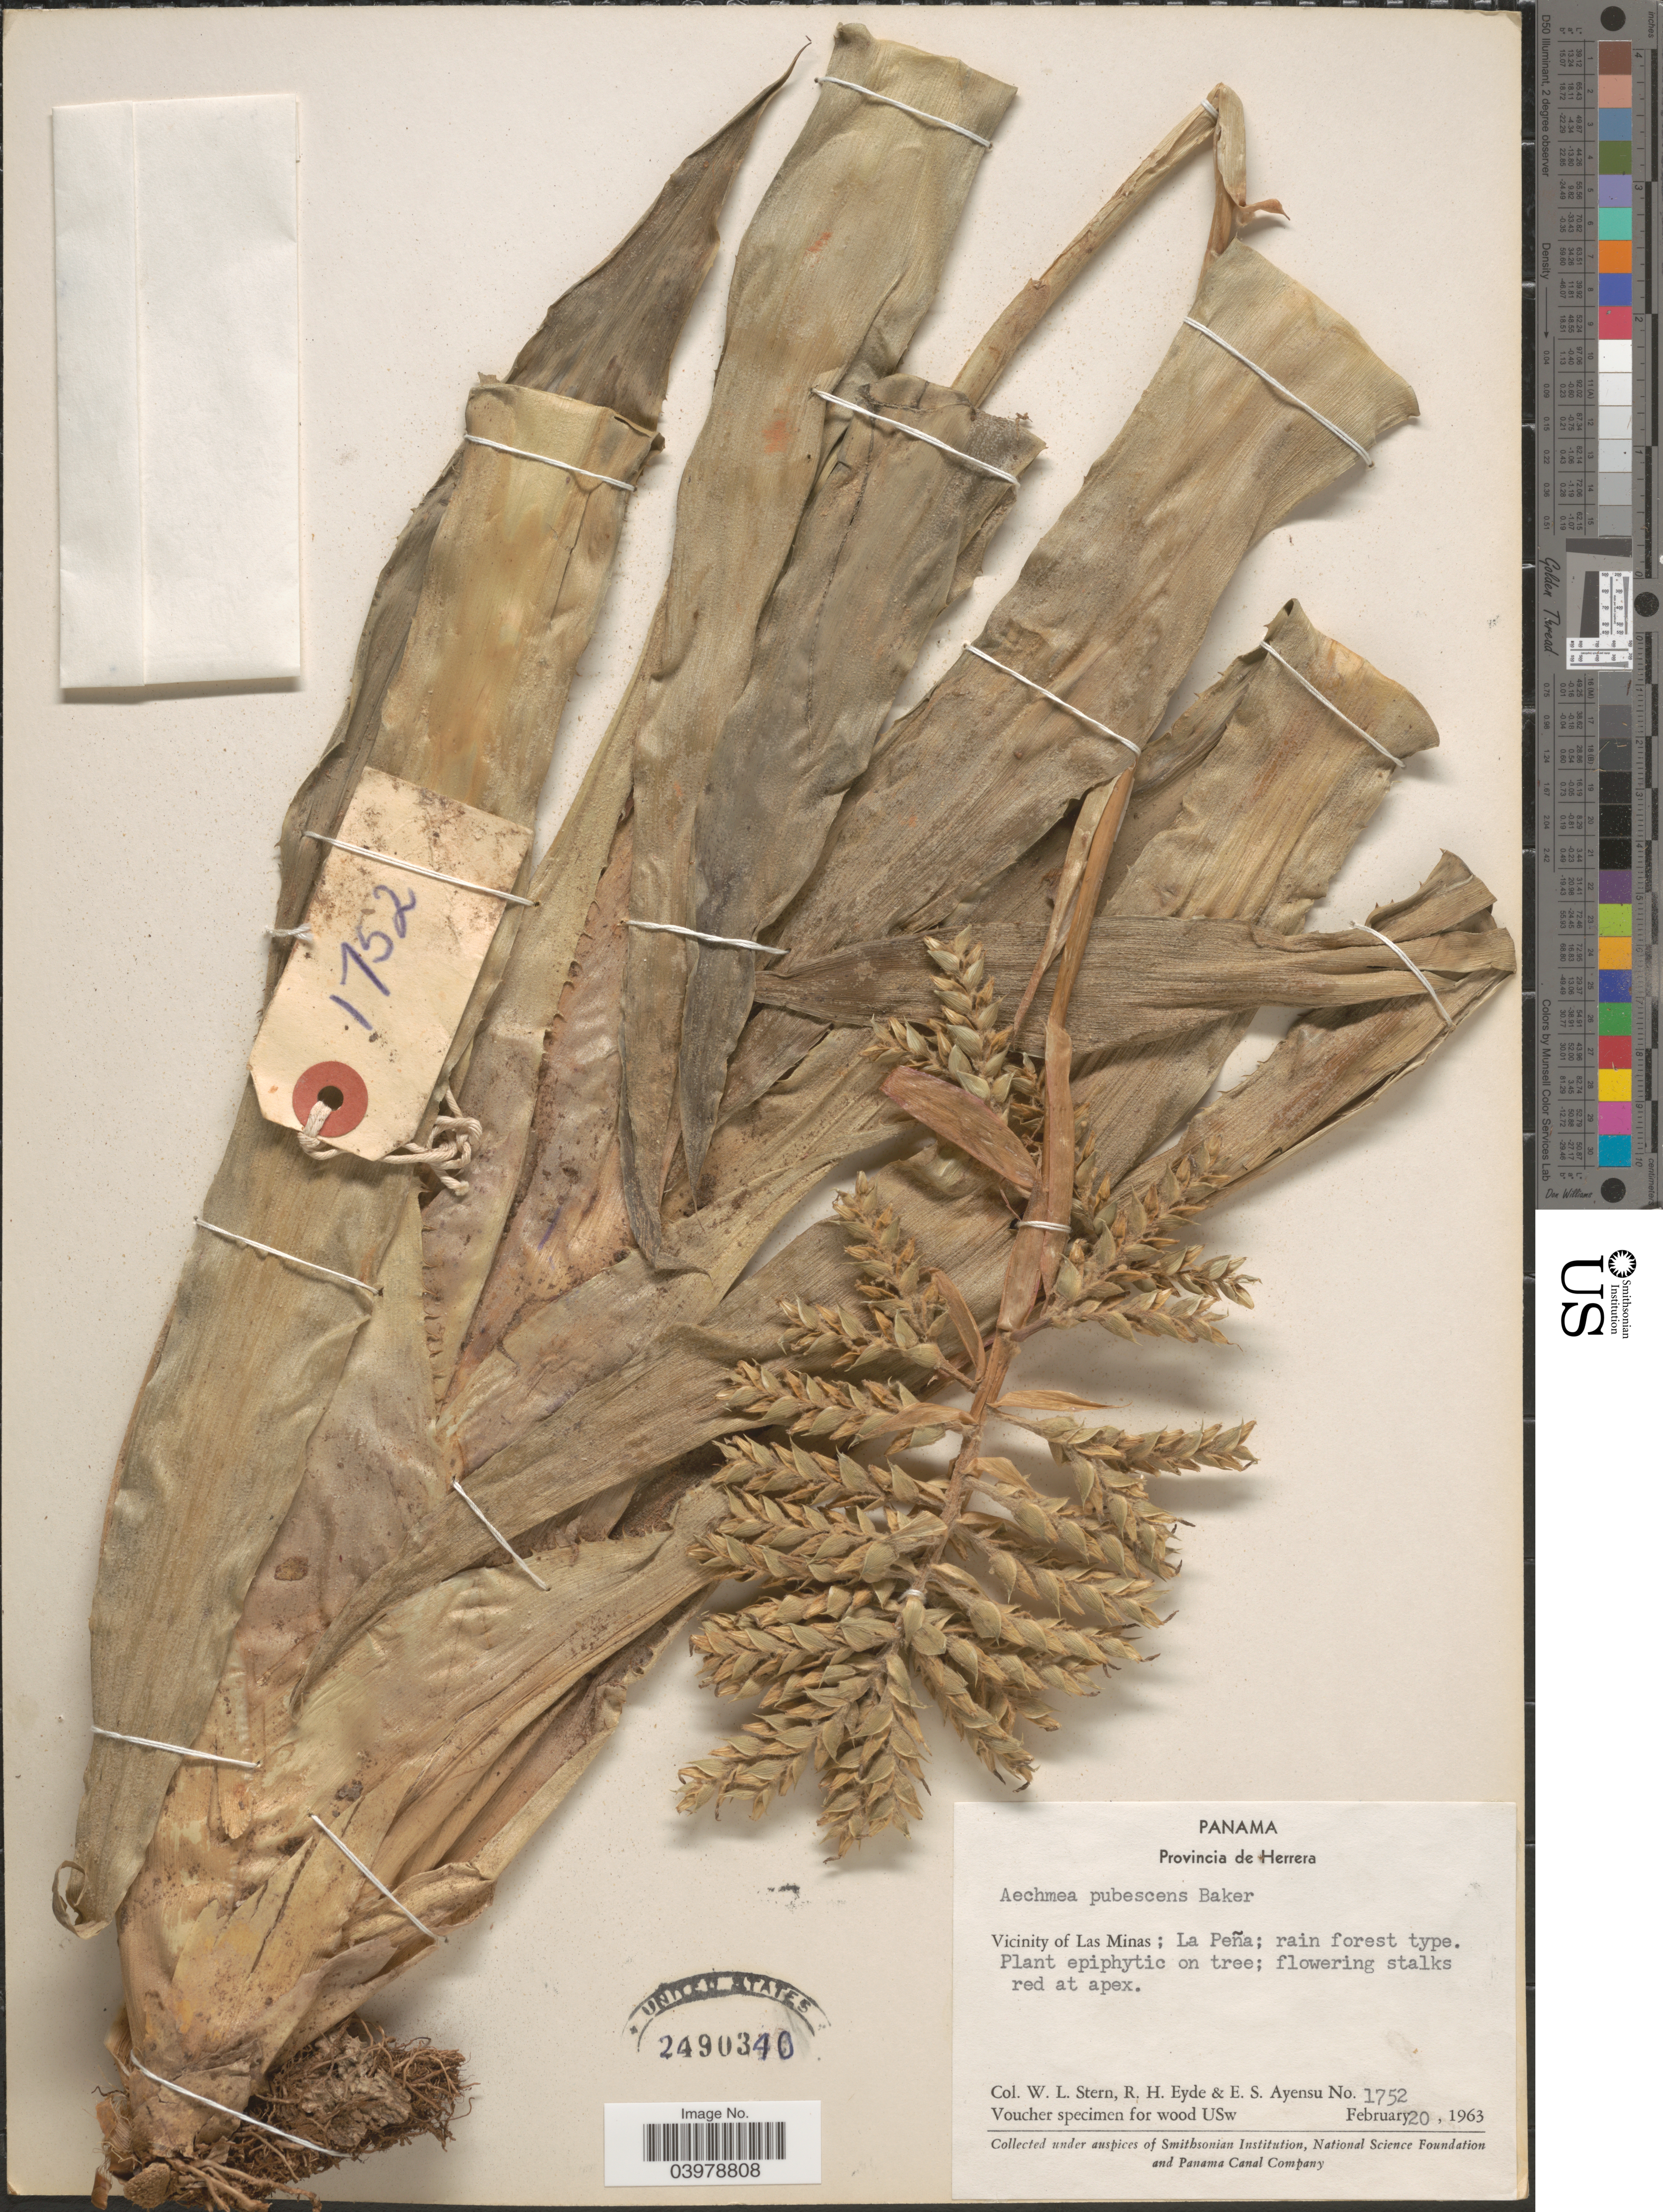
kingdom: Plantae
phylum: Tracheophyta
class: Liliopsida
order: Poales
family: Bromeliaceae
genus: Aechmea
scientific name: Aechmea pubescens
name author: Baker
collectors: W. L. Stern, R. H. Eyde & E. S. Ayensu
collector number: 1752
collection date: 1963-02-20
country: Panama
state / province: Herrera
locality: Vicinity of Las Minas; La Peña.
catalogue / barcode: US 2490340